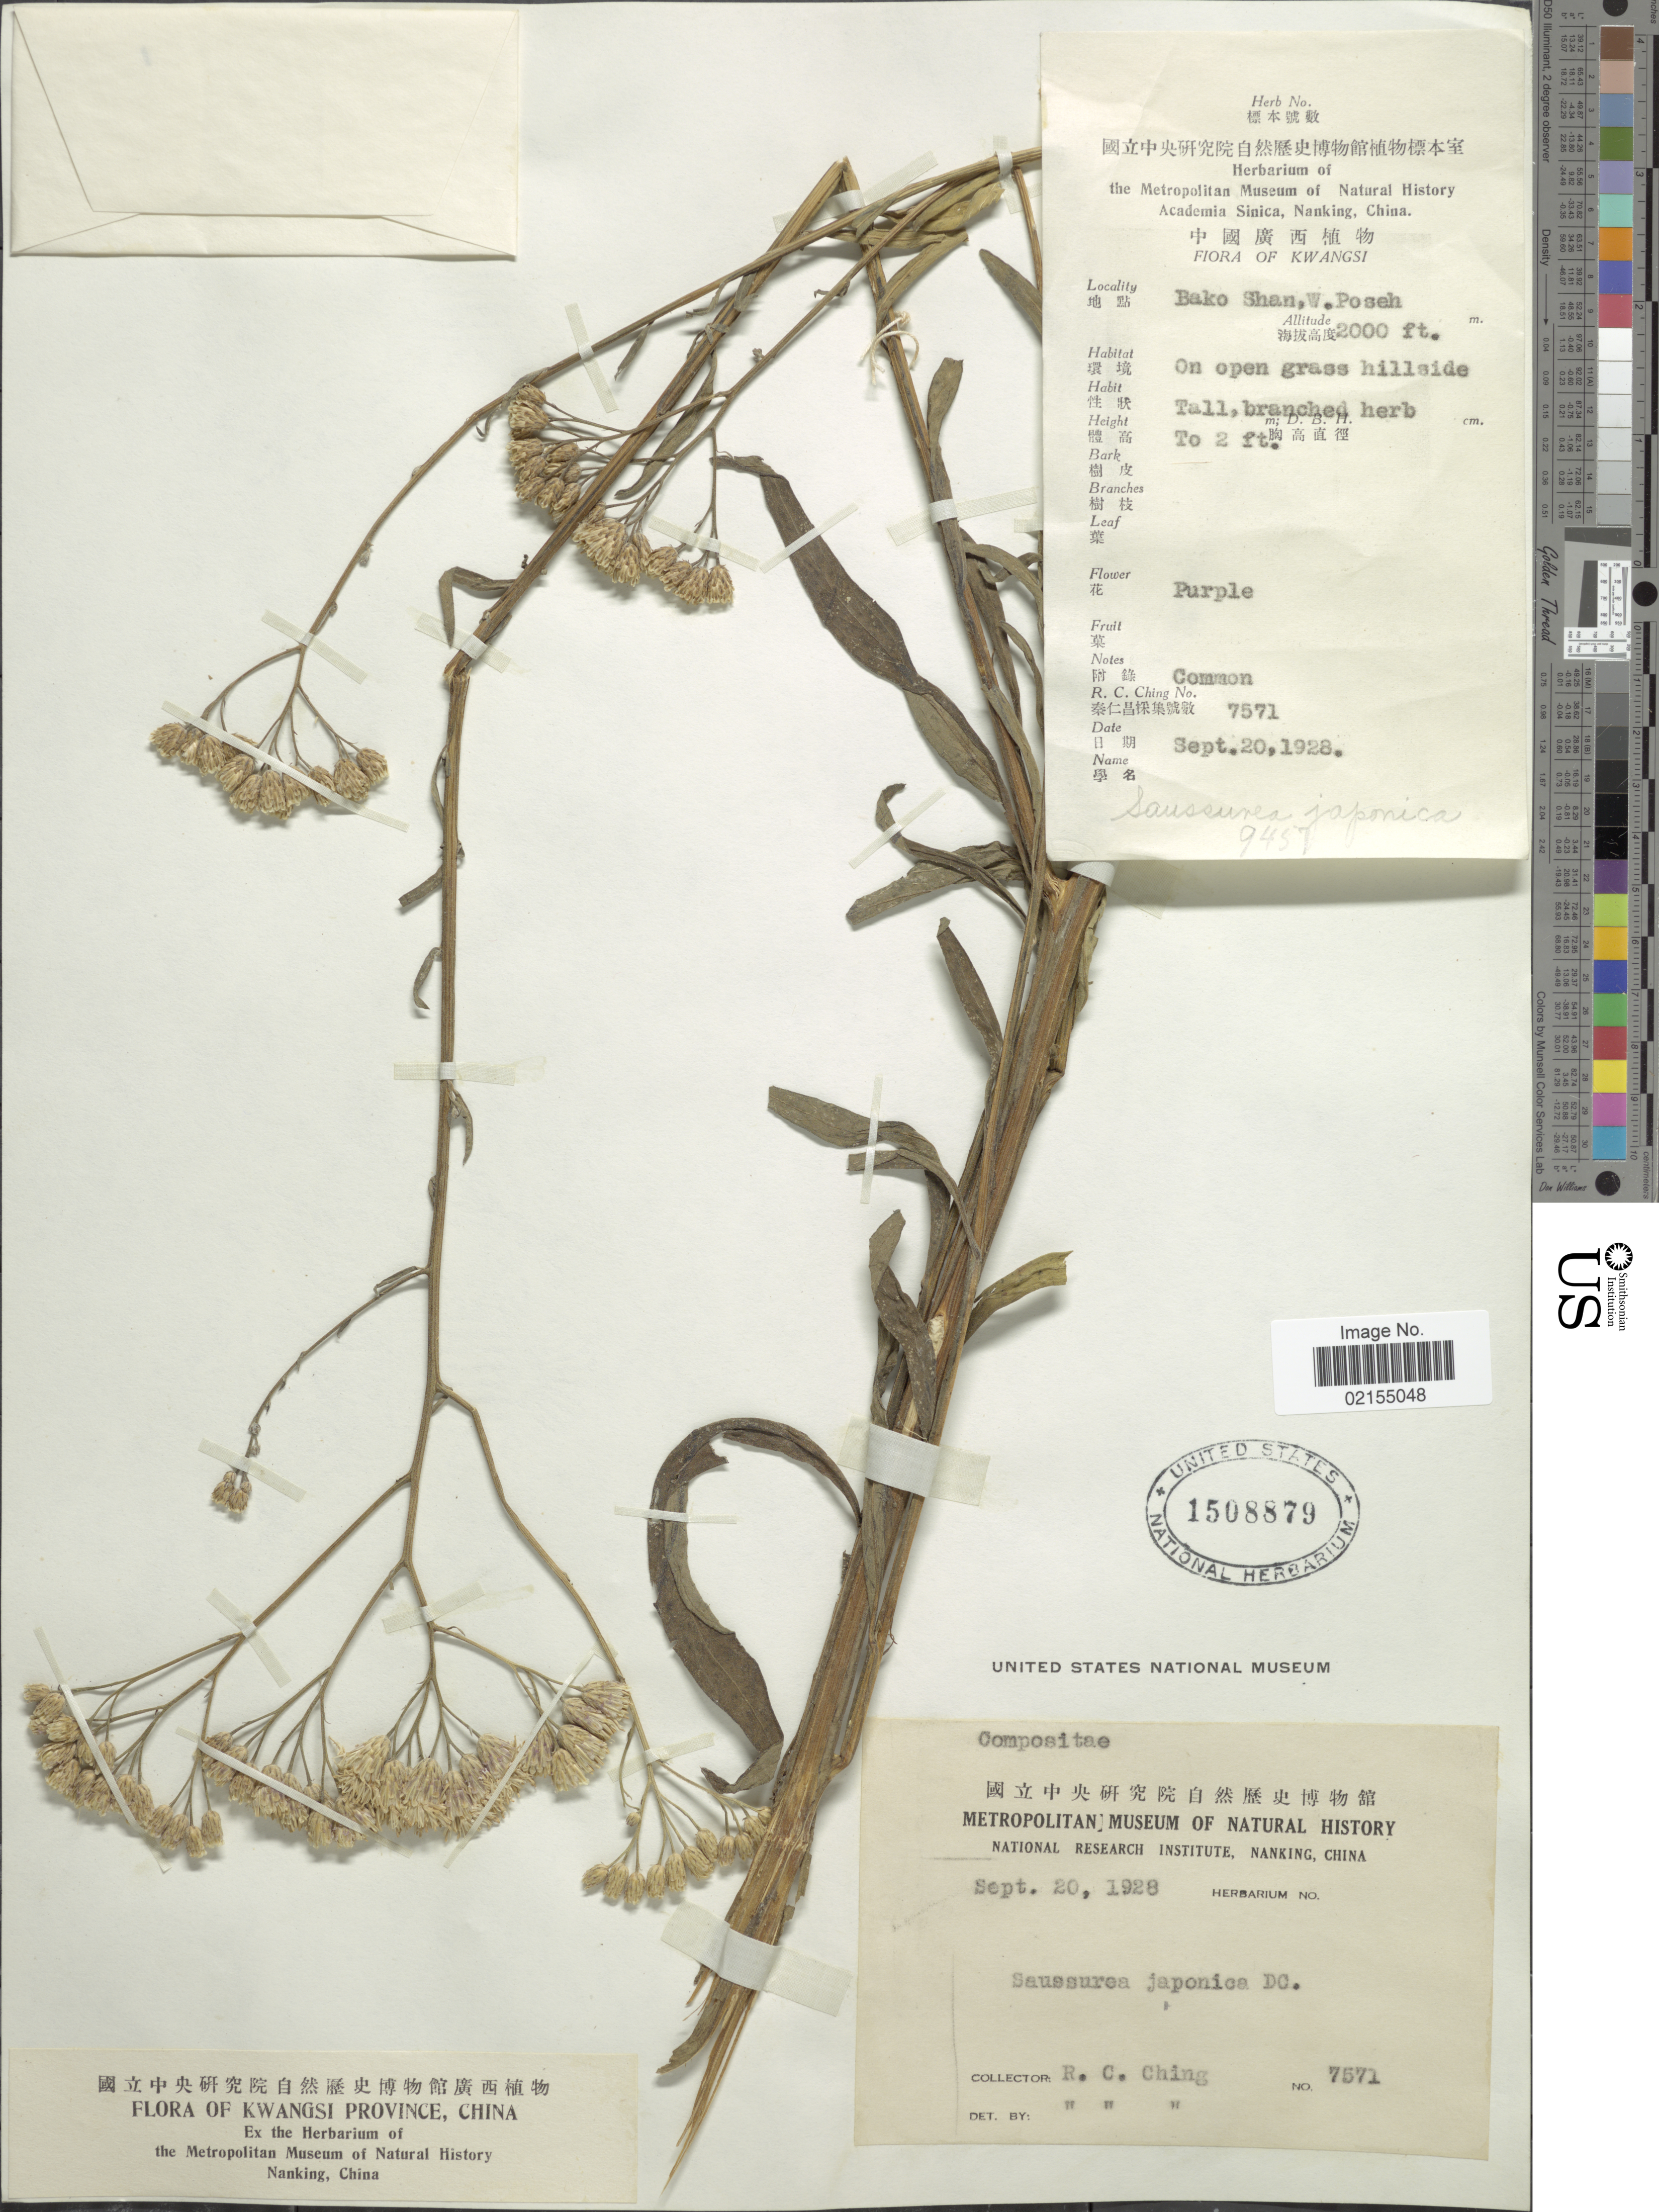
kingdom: Plantae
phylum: Tracheophyta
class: Magnoliopsida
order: Asterales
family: Asteraceae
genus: Saussurea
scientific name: Saussurea japonica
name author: (Thunb.) DC.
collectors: R. C. Ching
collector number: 7571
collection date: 1928-09-20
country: China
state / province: Guangxi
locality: Kwangsi, Bako Shan, W. Poseh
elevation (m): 610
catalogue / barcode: US 1508879